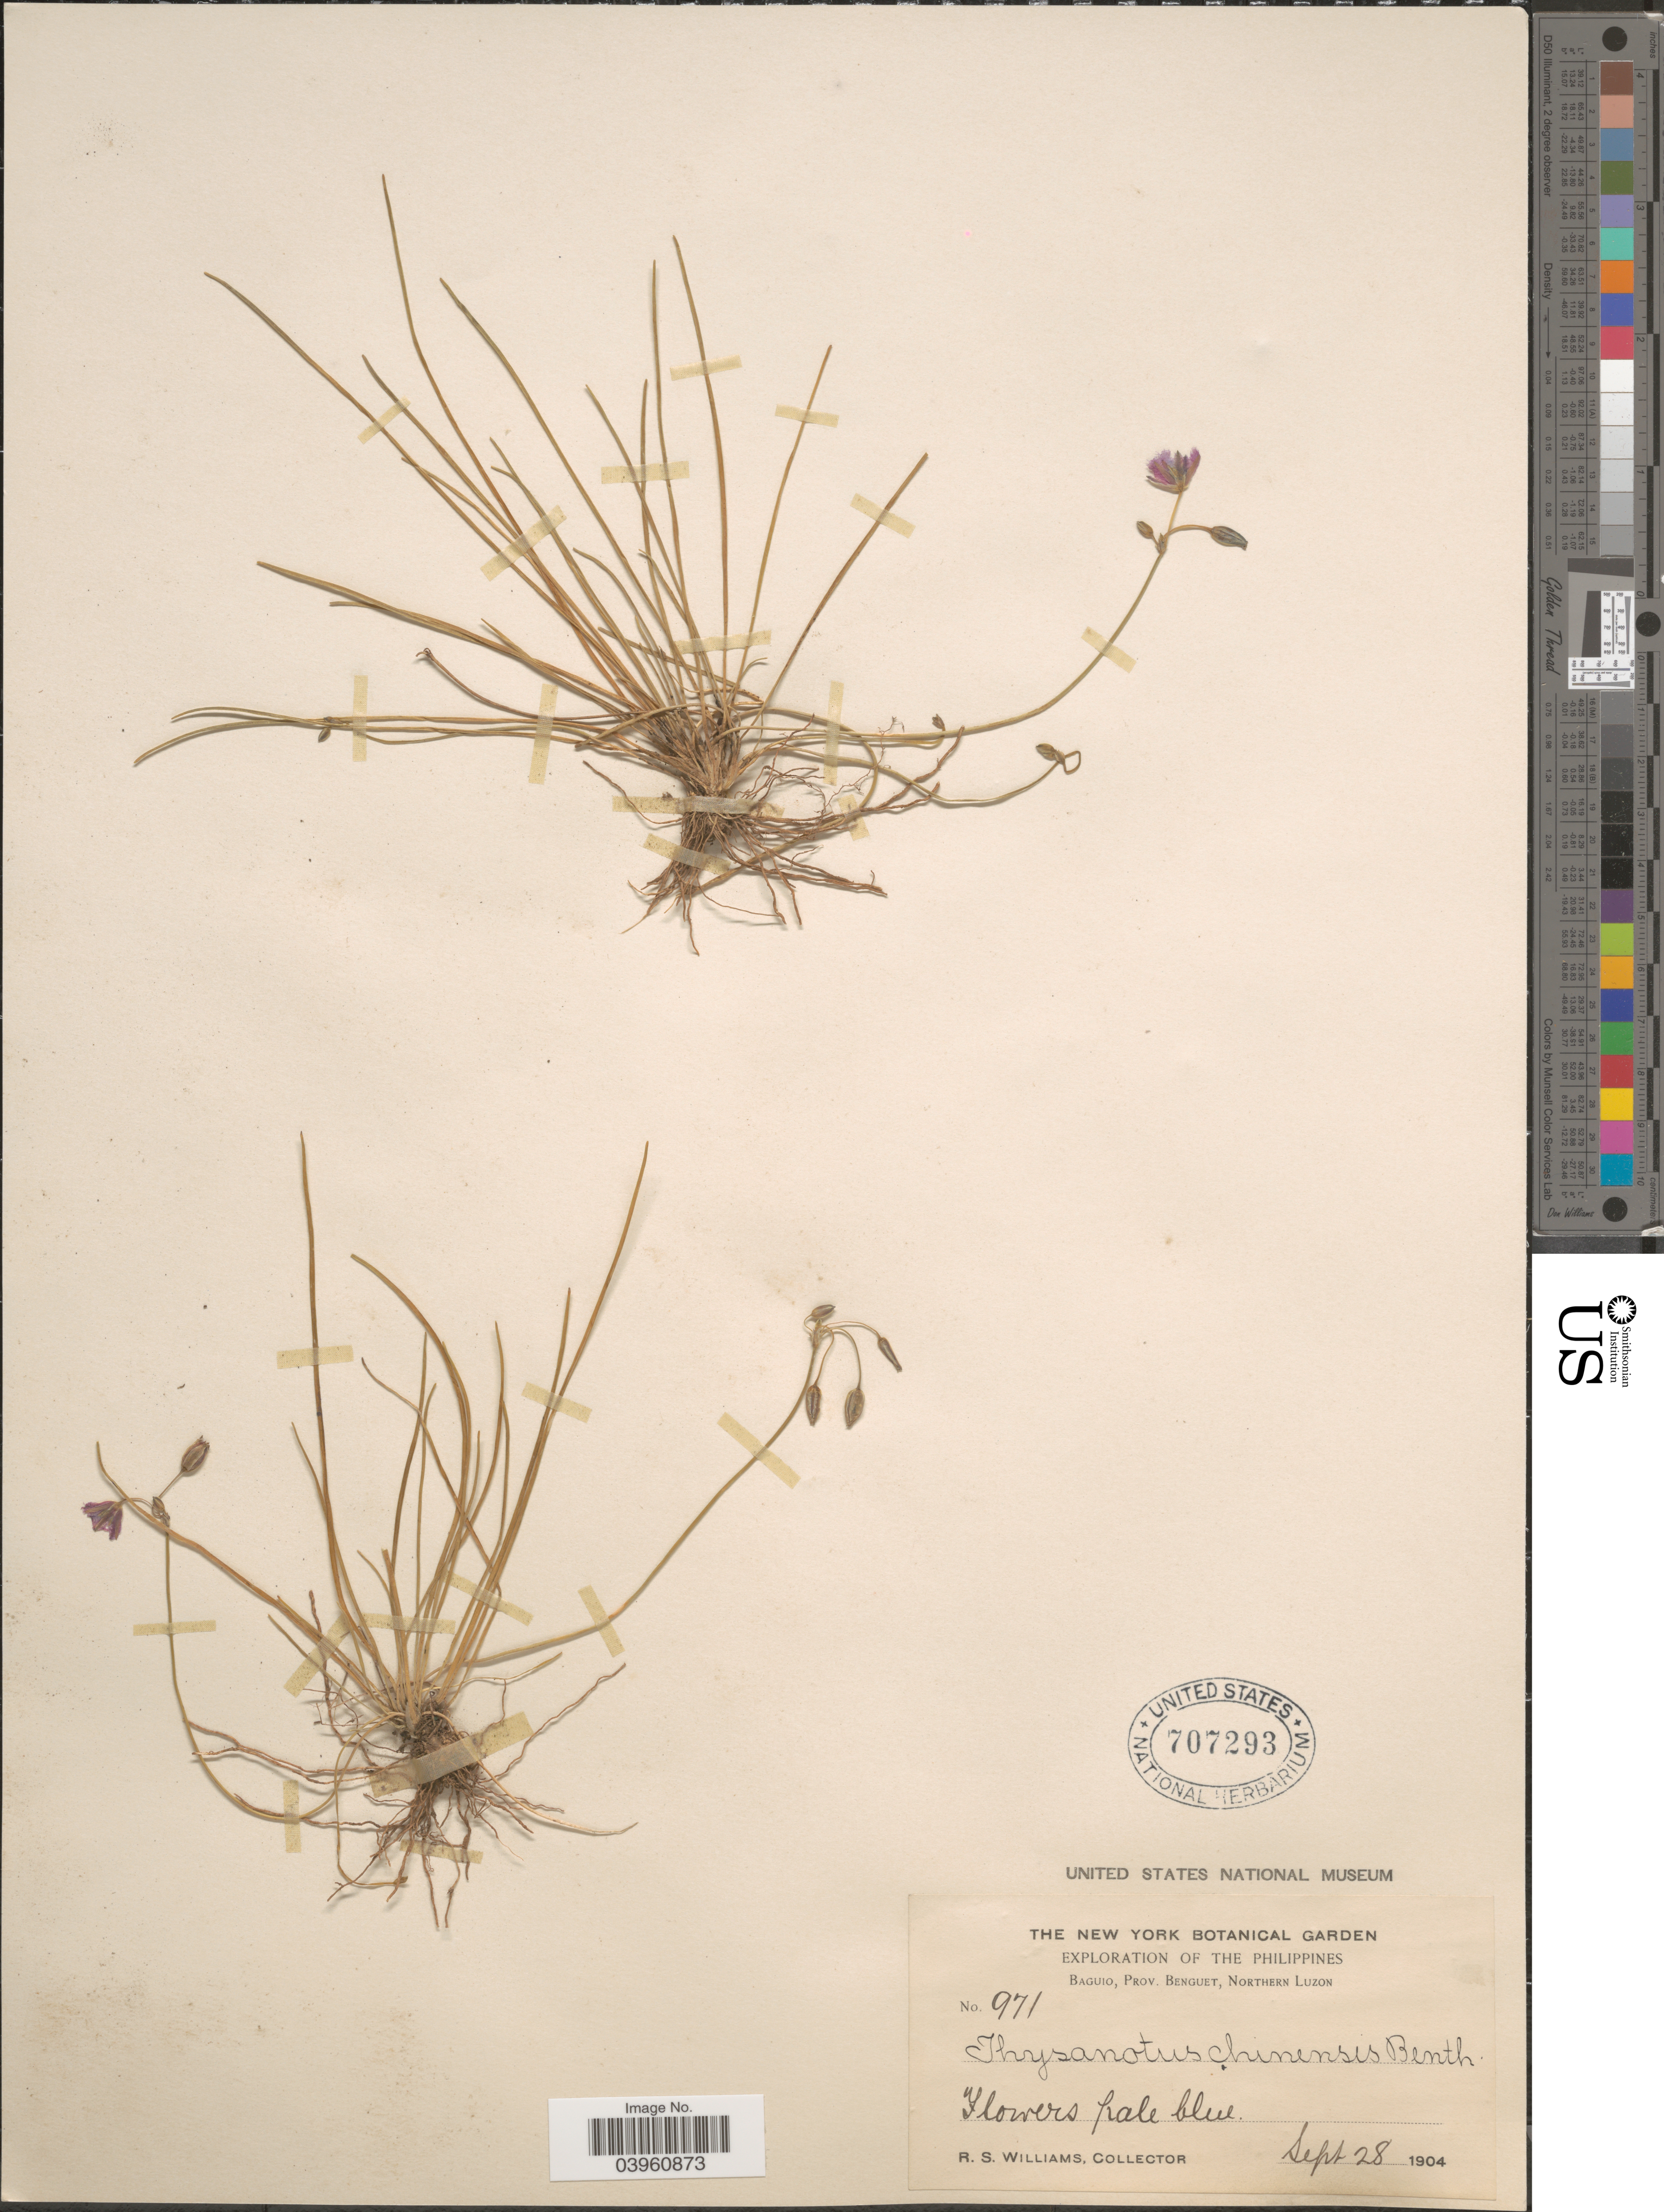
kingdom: Plantae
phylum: Tracheophyta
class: Liliopsida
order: Asparagales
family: Asparagaceae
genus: Thysanotus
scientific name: Thysanotus chinensis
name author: Benth.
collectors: R. S. Williams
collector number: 971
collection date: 1904-09-28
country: Philippines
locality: Baguio, Prov. Benguet, Northern Luzon.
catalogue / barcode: US 707293